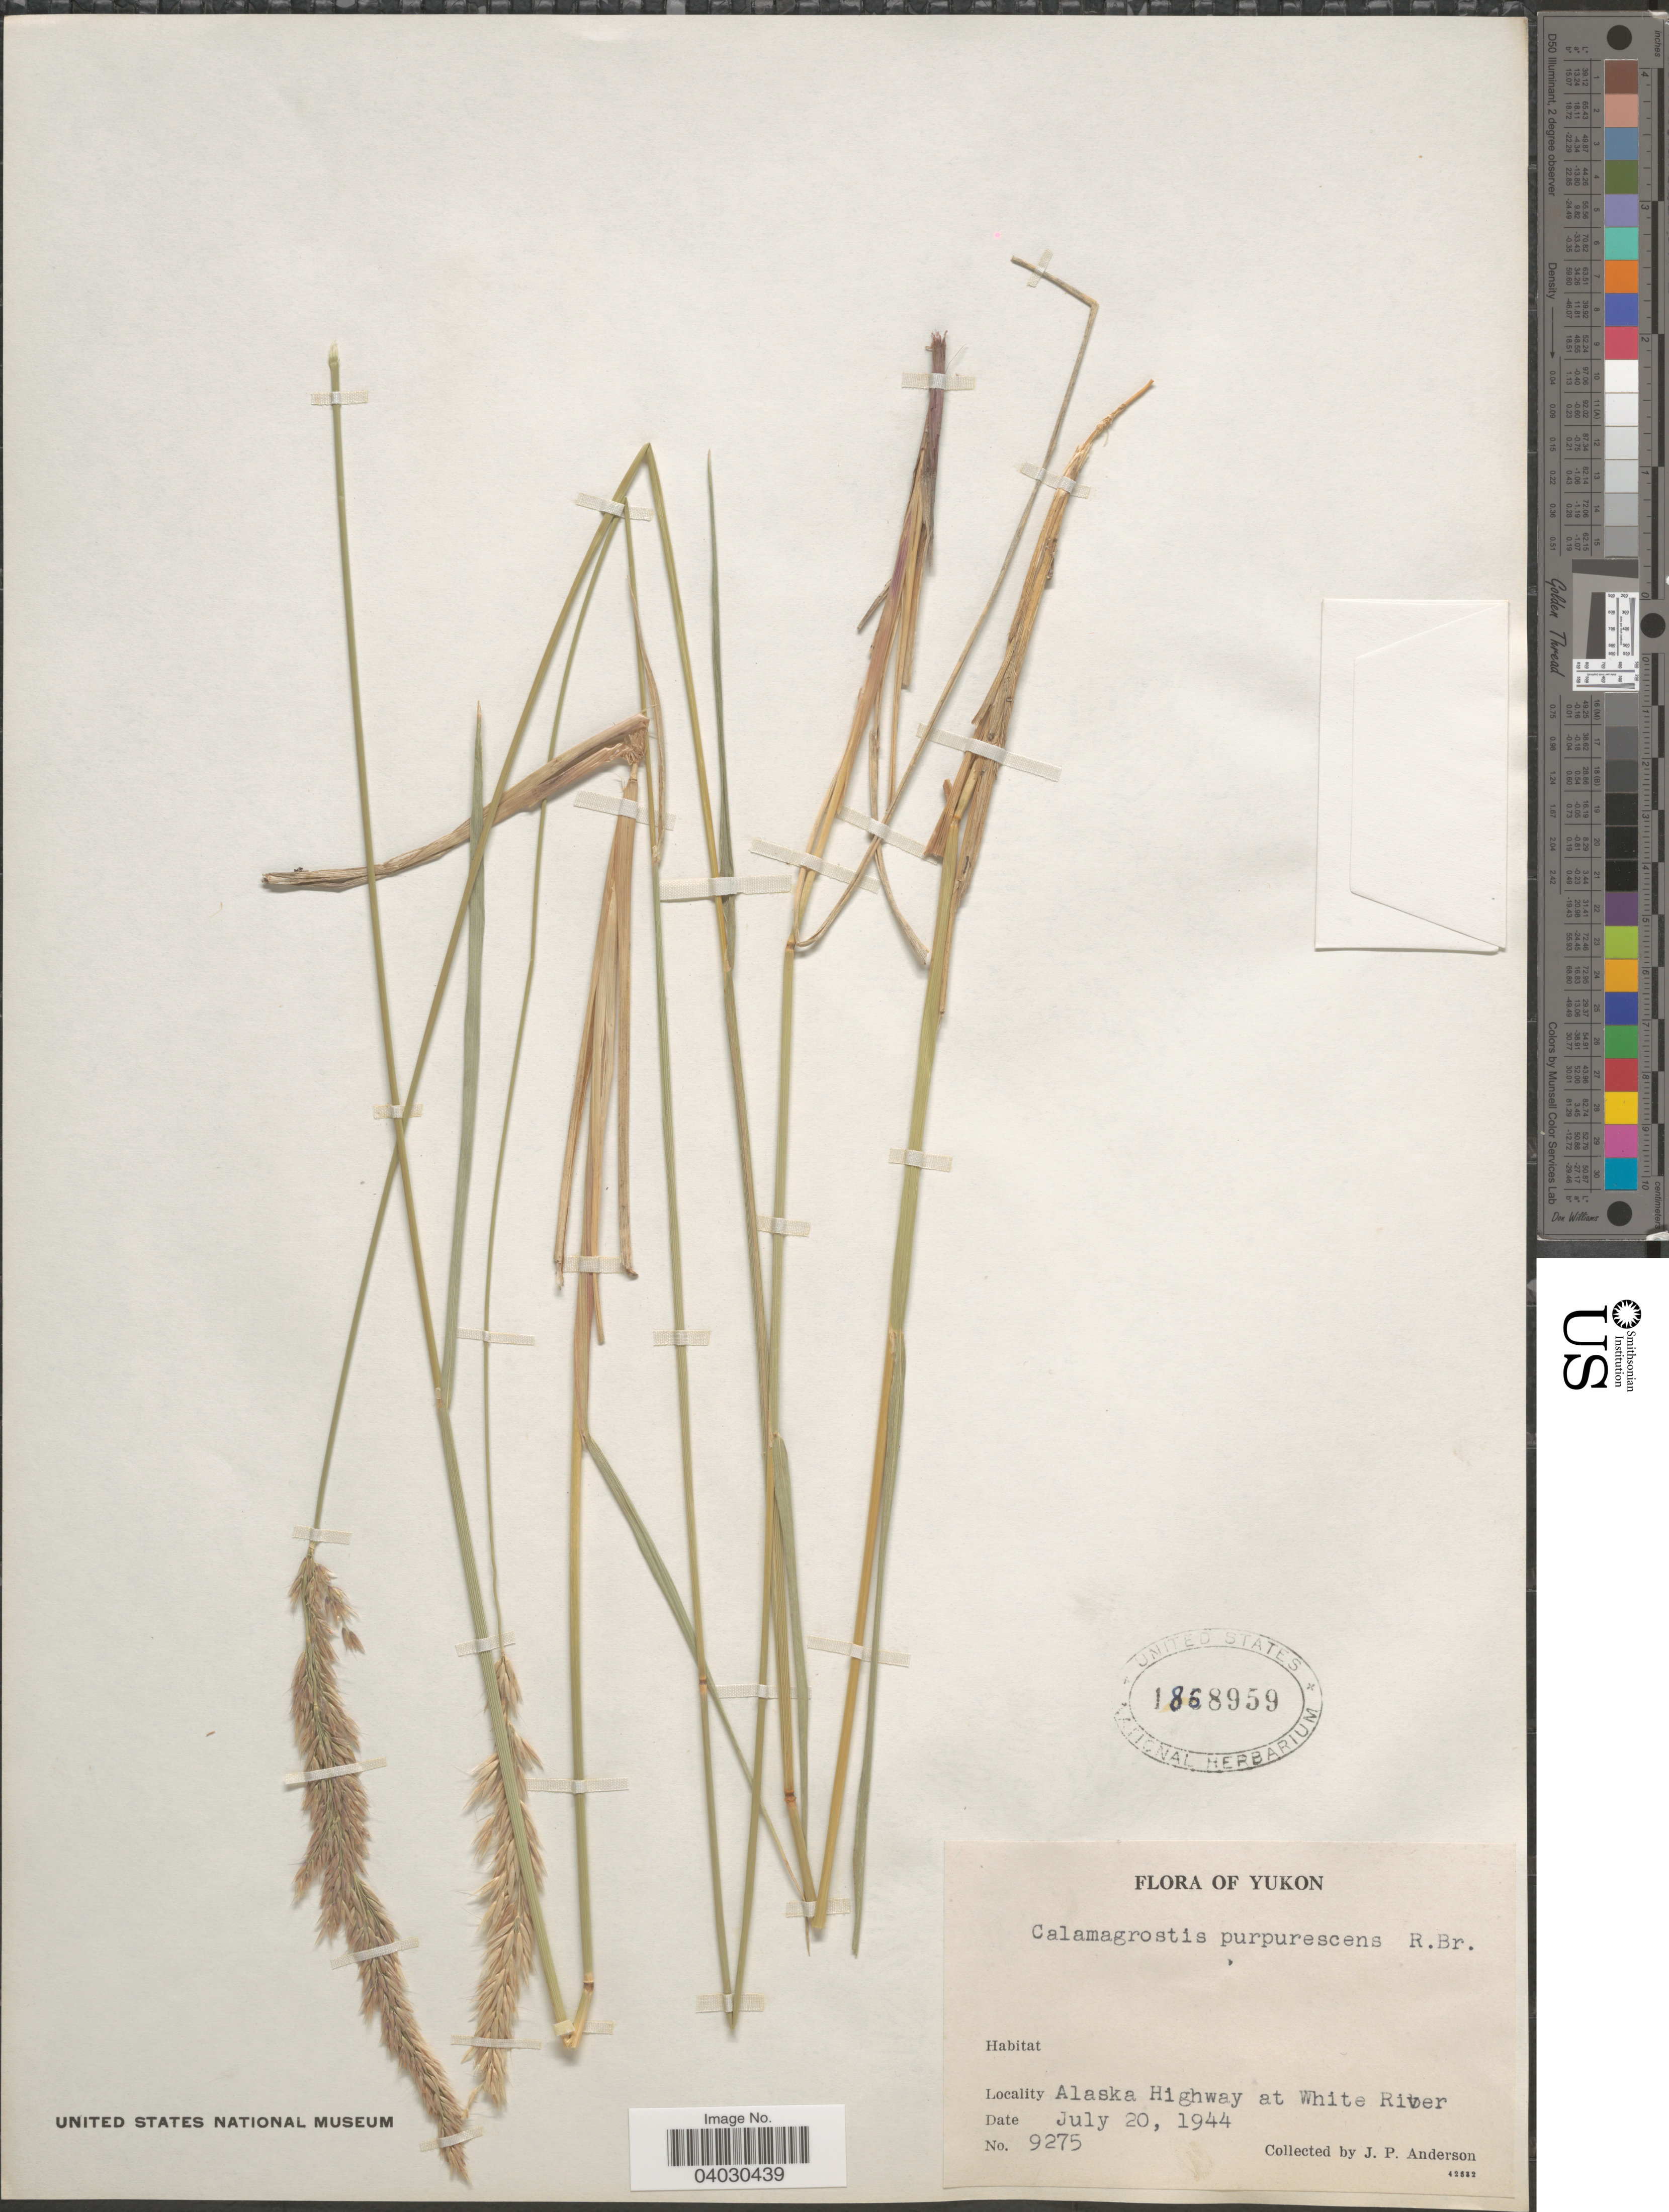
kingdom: Plantae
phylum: Tracheophyta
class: Liliopsida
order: Poales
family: Poaceae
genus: Calamagrostis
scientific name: Calamagrostis purpurascens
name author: R. Br.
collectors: J. P. Anderson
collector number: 9275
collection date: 1944-07-20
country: Canada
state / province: Yukon Territory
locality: Yukon. Alaska Highway at White River.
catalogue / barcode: US 1868959